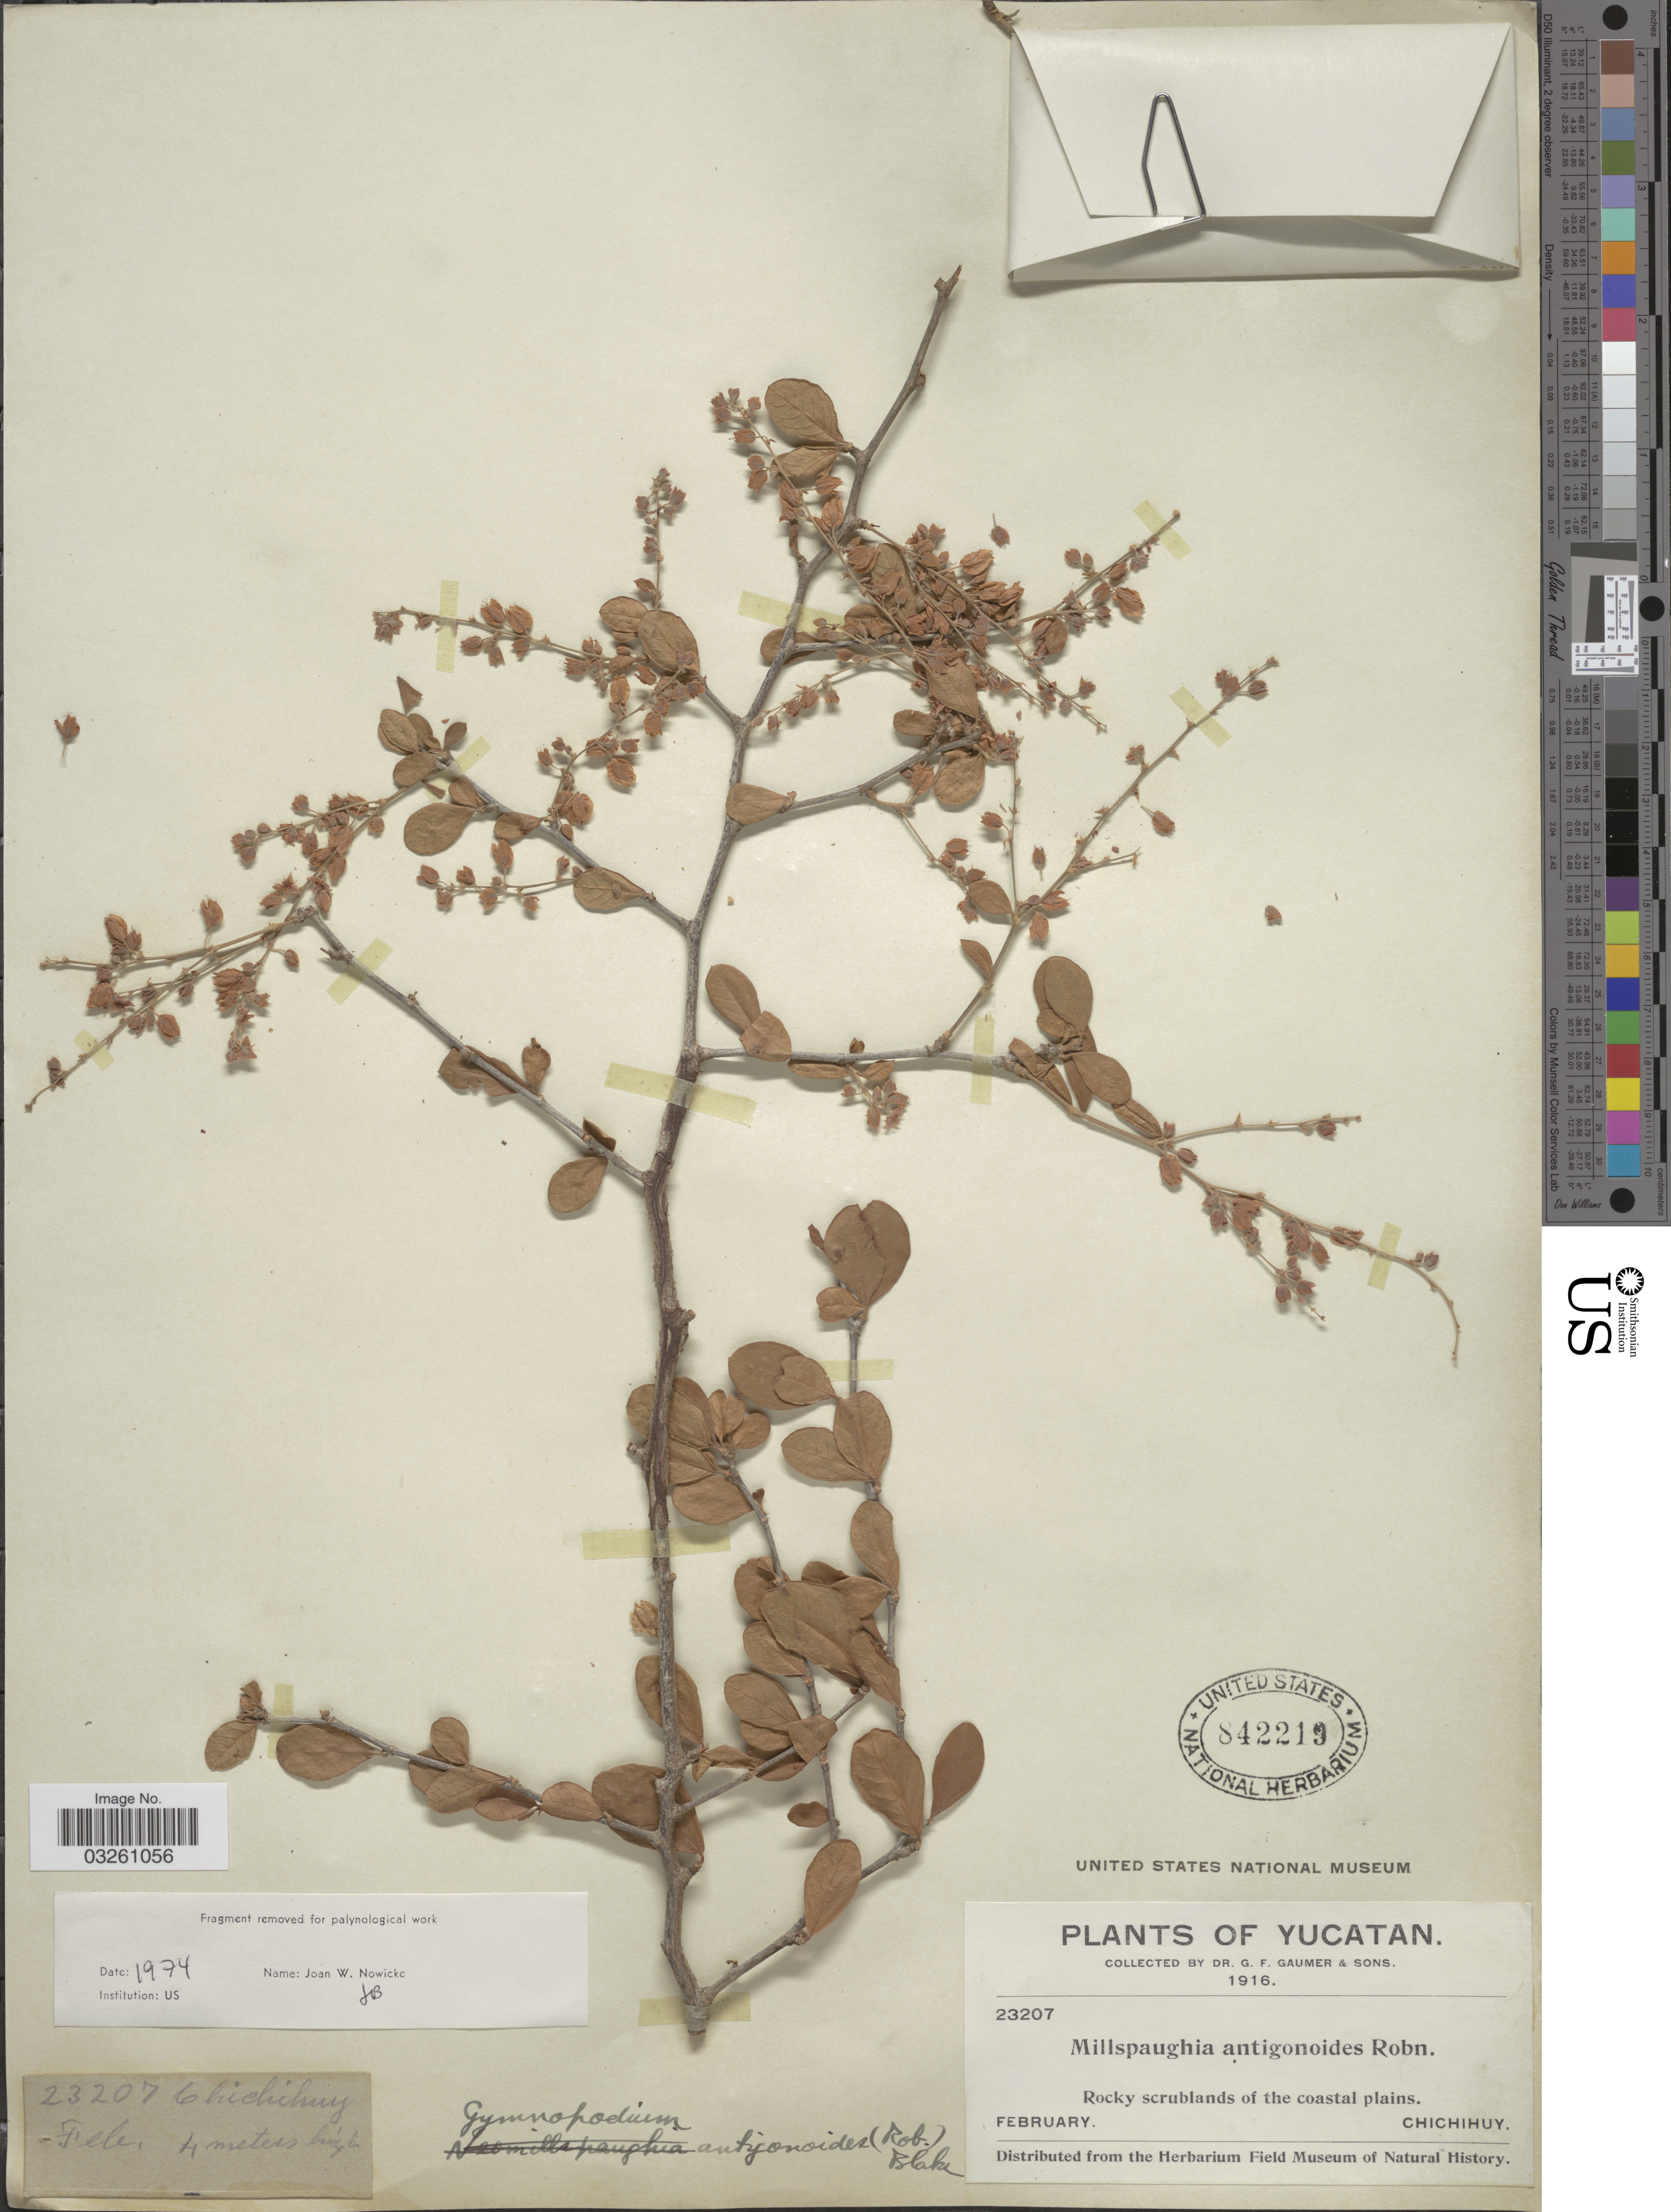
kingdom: Plantae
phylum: Tracheophyta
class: Magnoliopsida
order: Caryophyllales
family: Polygonaceae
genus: Gymnopodium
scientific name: Gymnopodium antigonoides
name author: (B.L. Rob.) S.F. Blake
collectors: G. F. Gaumer & Sons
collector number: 23207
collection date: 1916-02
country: Mexico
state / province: Yucatán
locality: Chichihuy. Rocky scrublands of the coastal plains.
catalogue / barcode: US 842219